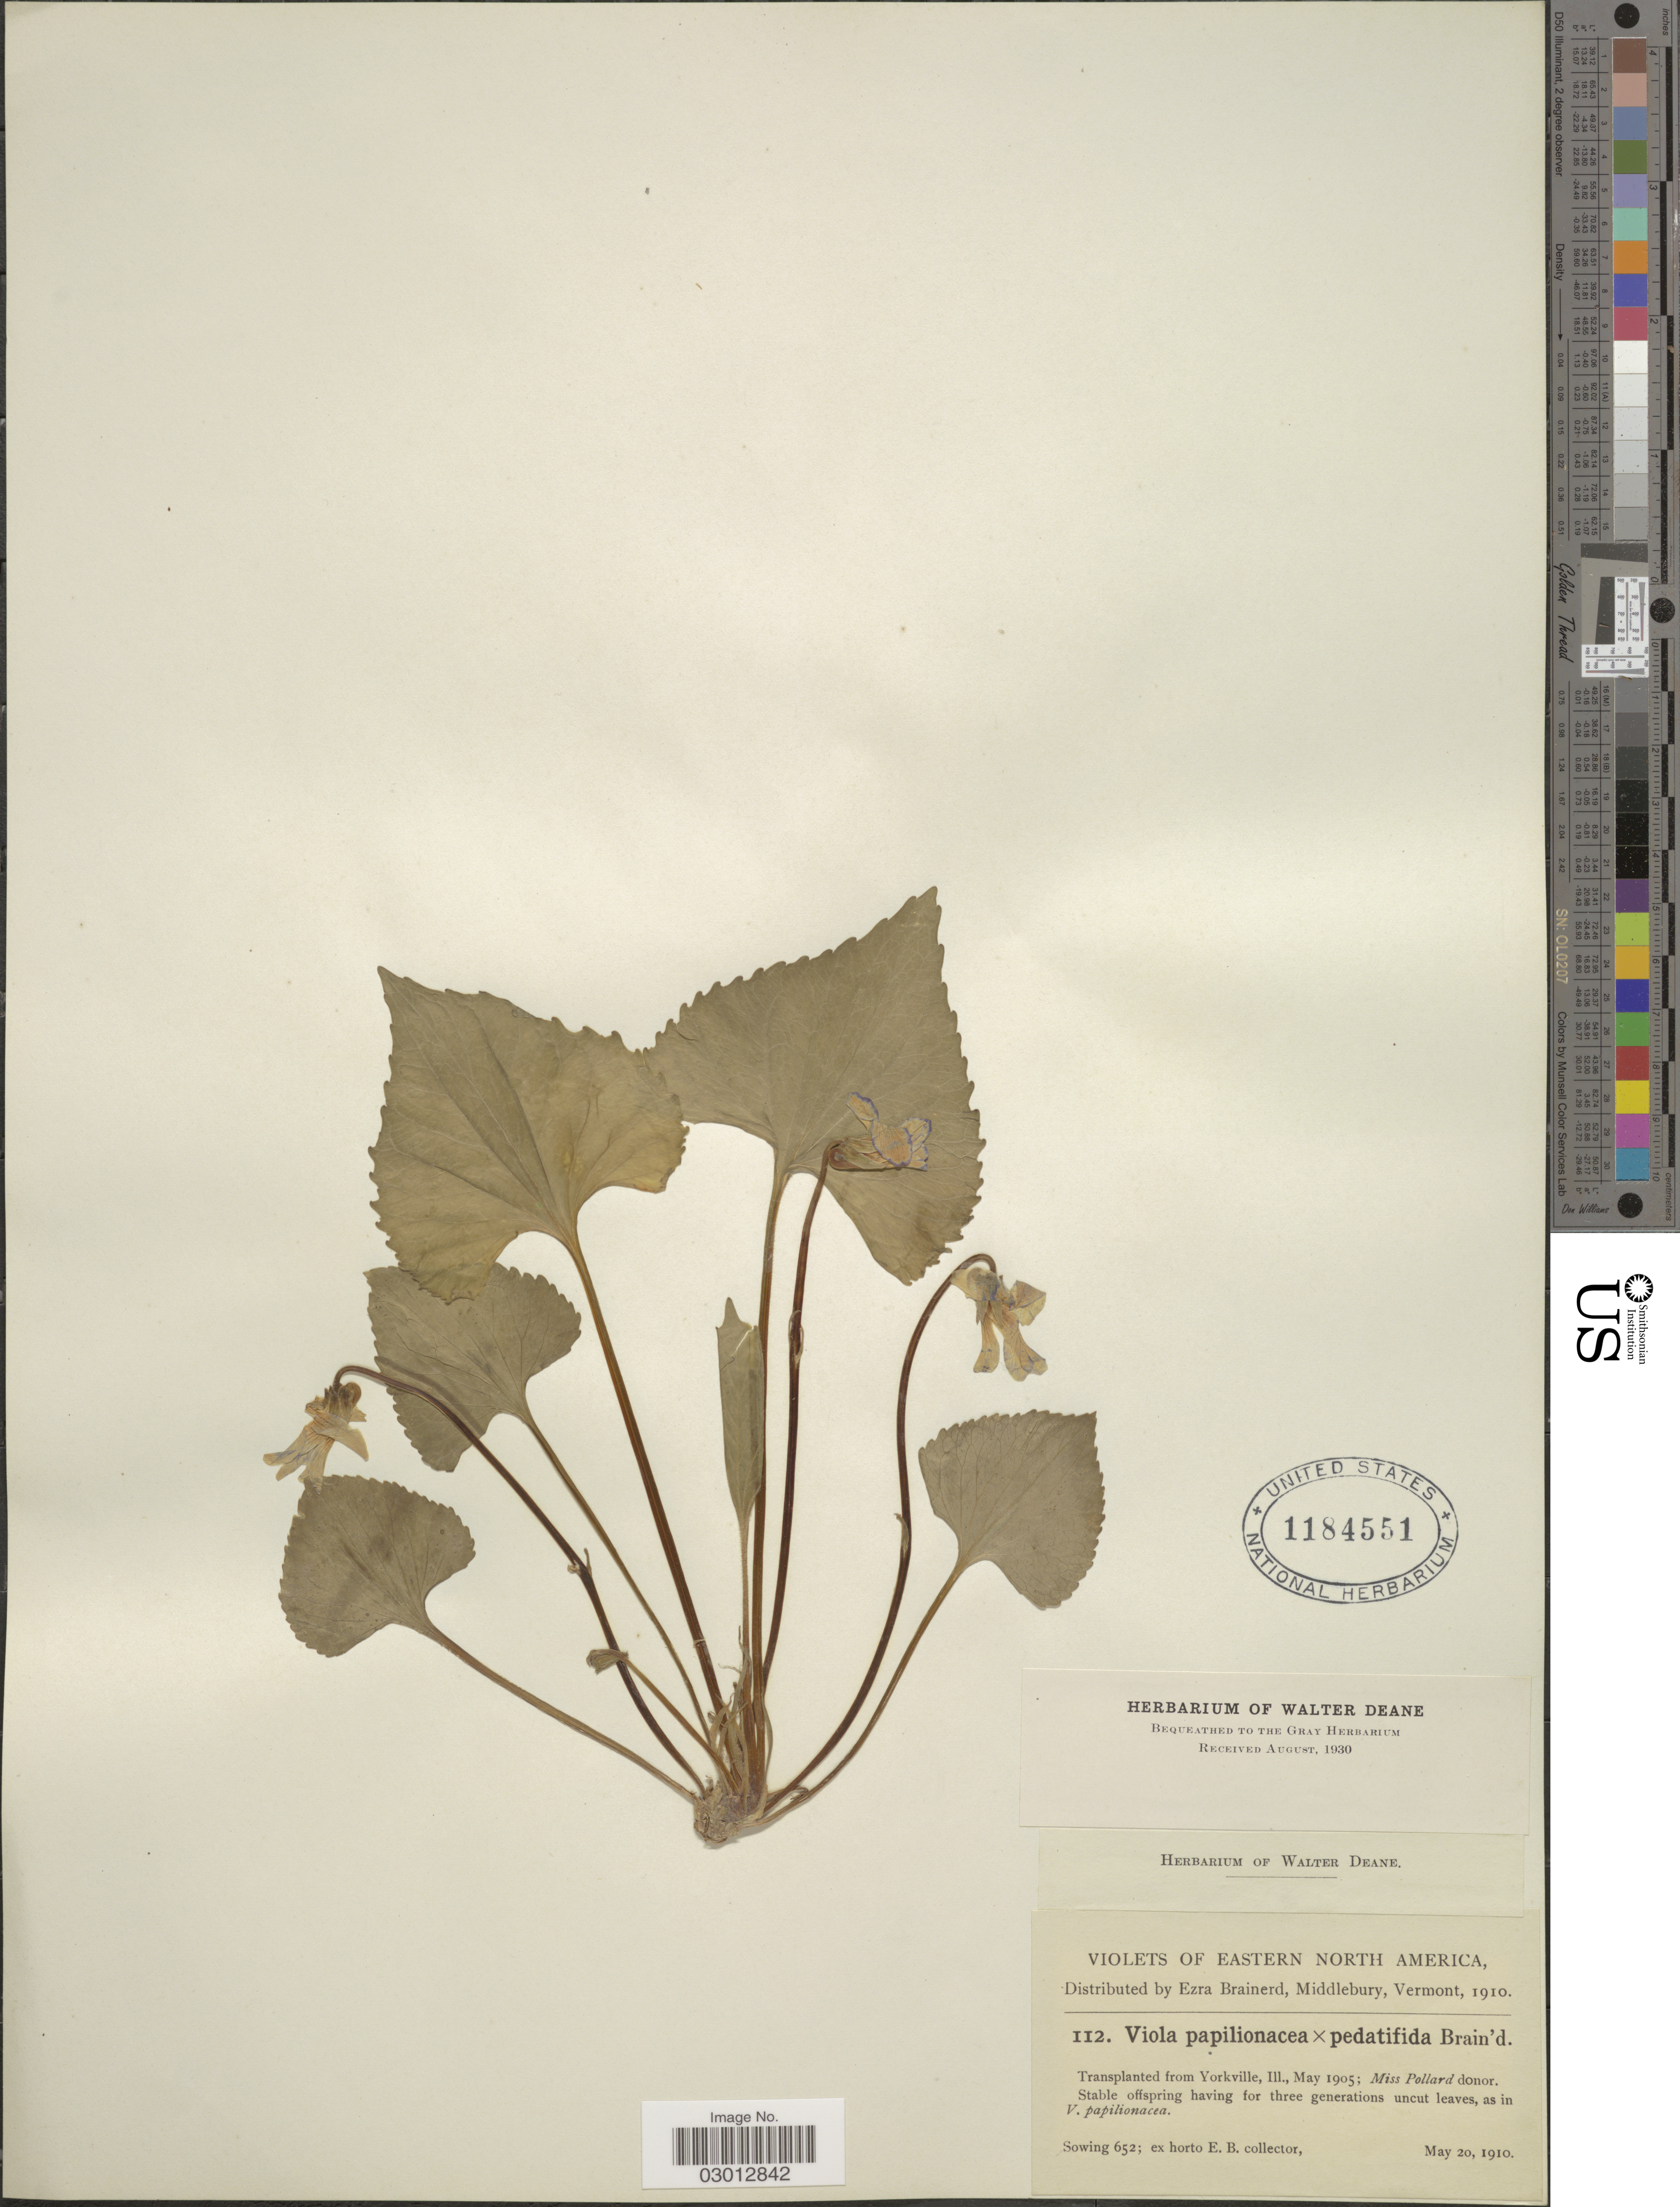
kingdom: Plantae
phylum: Tracheophyta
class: Magnoliopsida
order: Malpighiales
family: Violaceae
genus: Viola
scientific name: Viola papilionacea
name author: Pursh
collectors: ex herb. Ezra Brainerd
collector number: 112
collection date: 1910-05-20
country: United States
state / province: Illinois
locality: Eastern North America. Transplanted from Yorkville, Ill.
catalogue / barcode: US 1184551